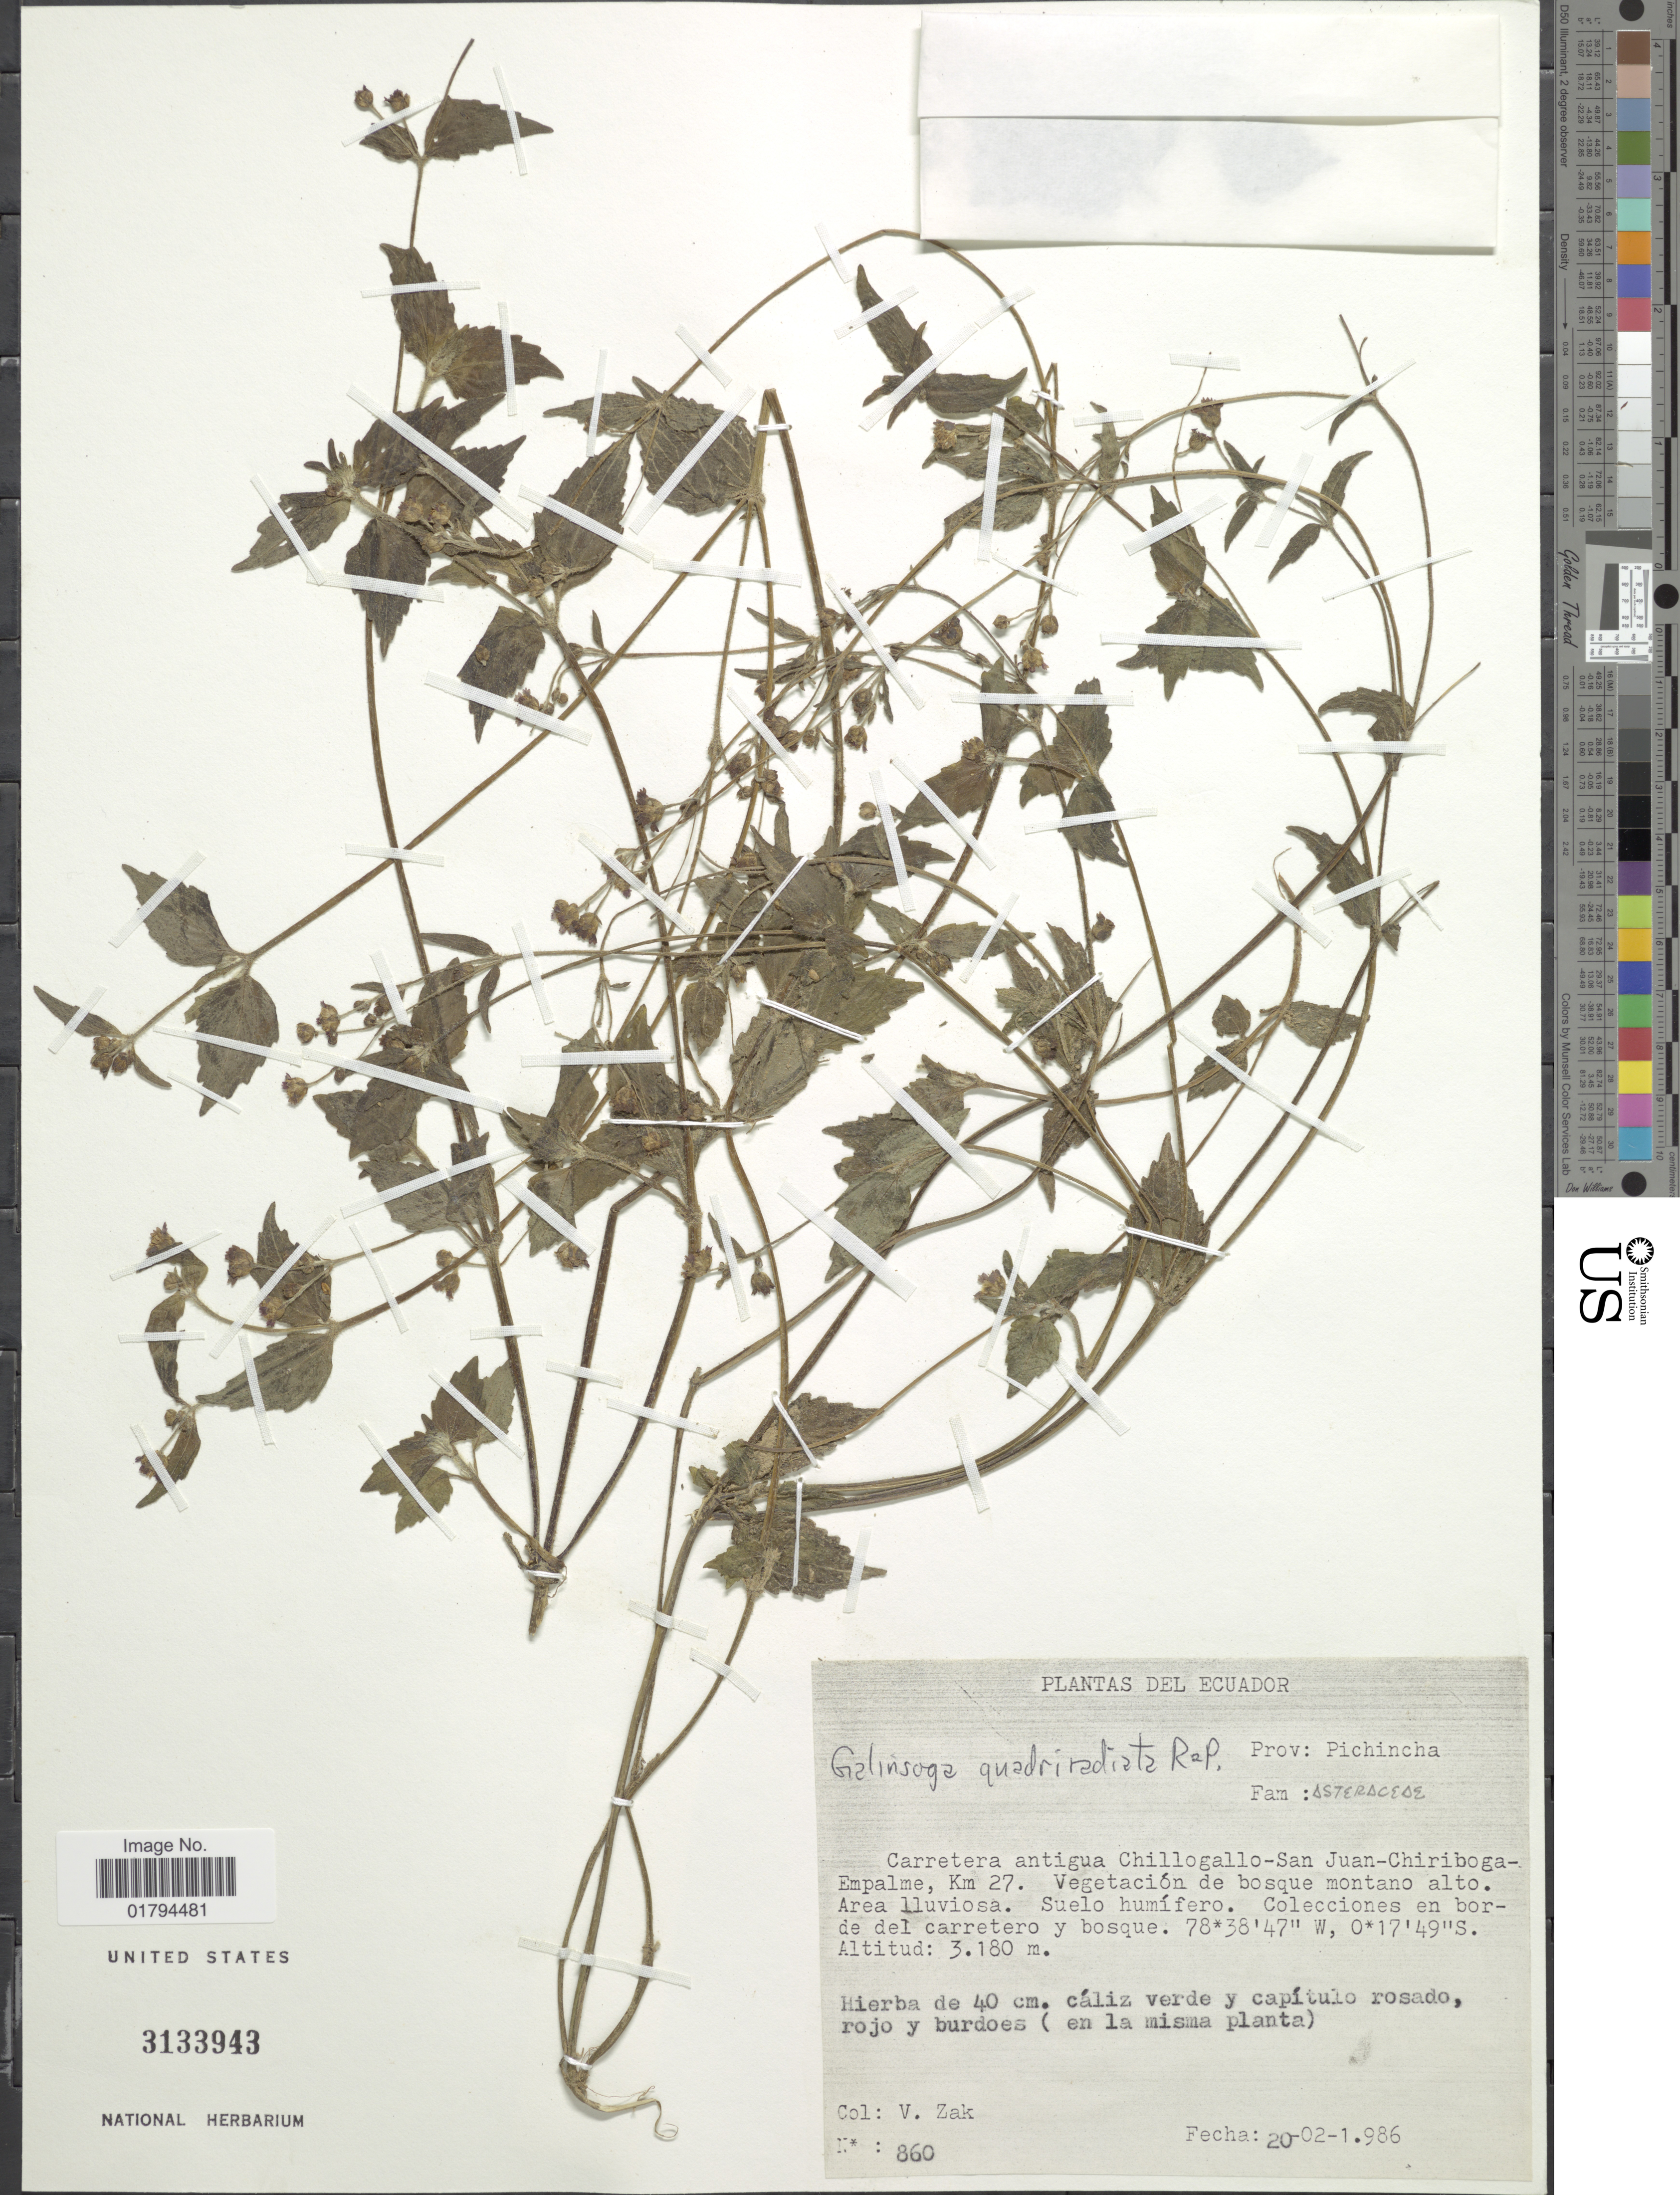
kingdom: Plantae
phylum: Tracheophyta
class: Magnoliopsida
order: Asterales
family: Asteraceae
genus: Galinsoga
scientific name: Galinsoga quadriradiata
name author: Ruiz & Pav.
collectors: V. Zak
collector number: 860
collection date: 1986-02-20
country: Ecuador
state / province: Pichincha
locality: Carretera antigua Chllogallo-San Juan -Chiriboga-Empalme, Km 27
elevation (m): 3180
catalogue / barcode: US 3133943